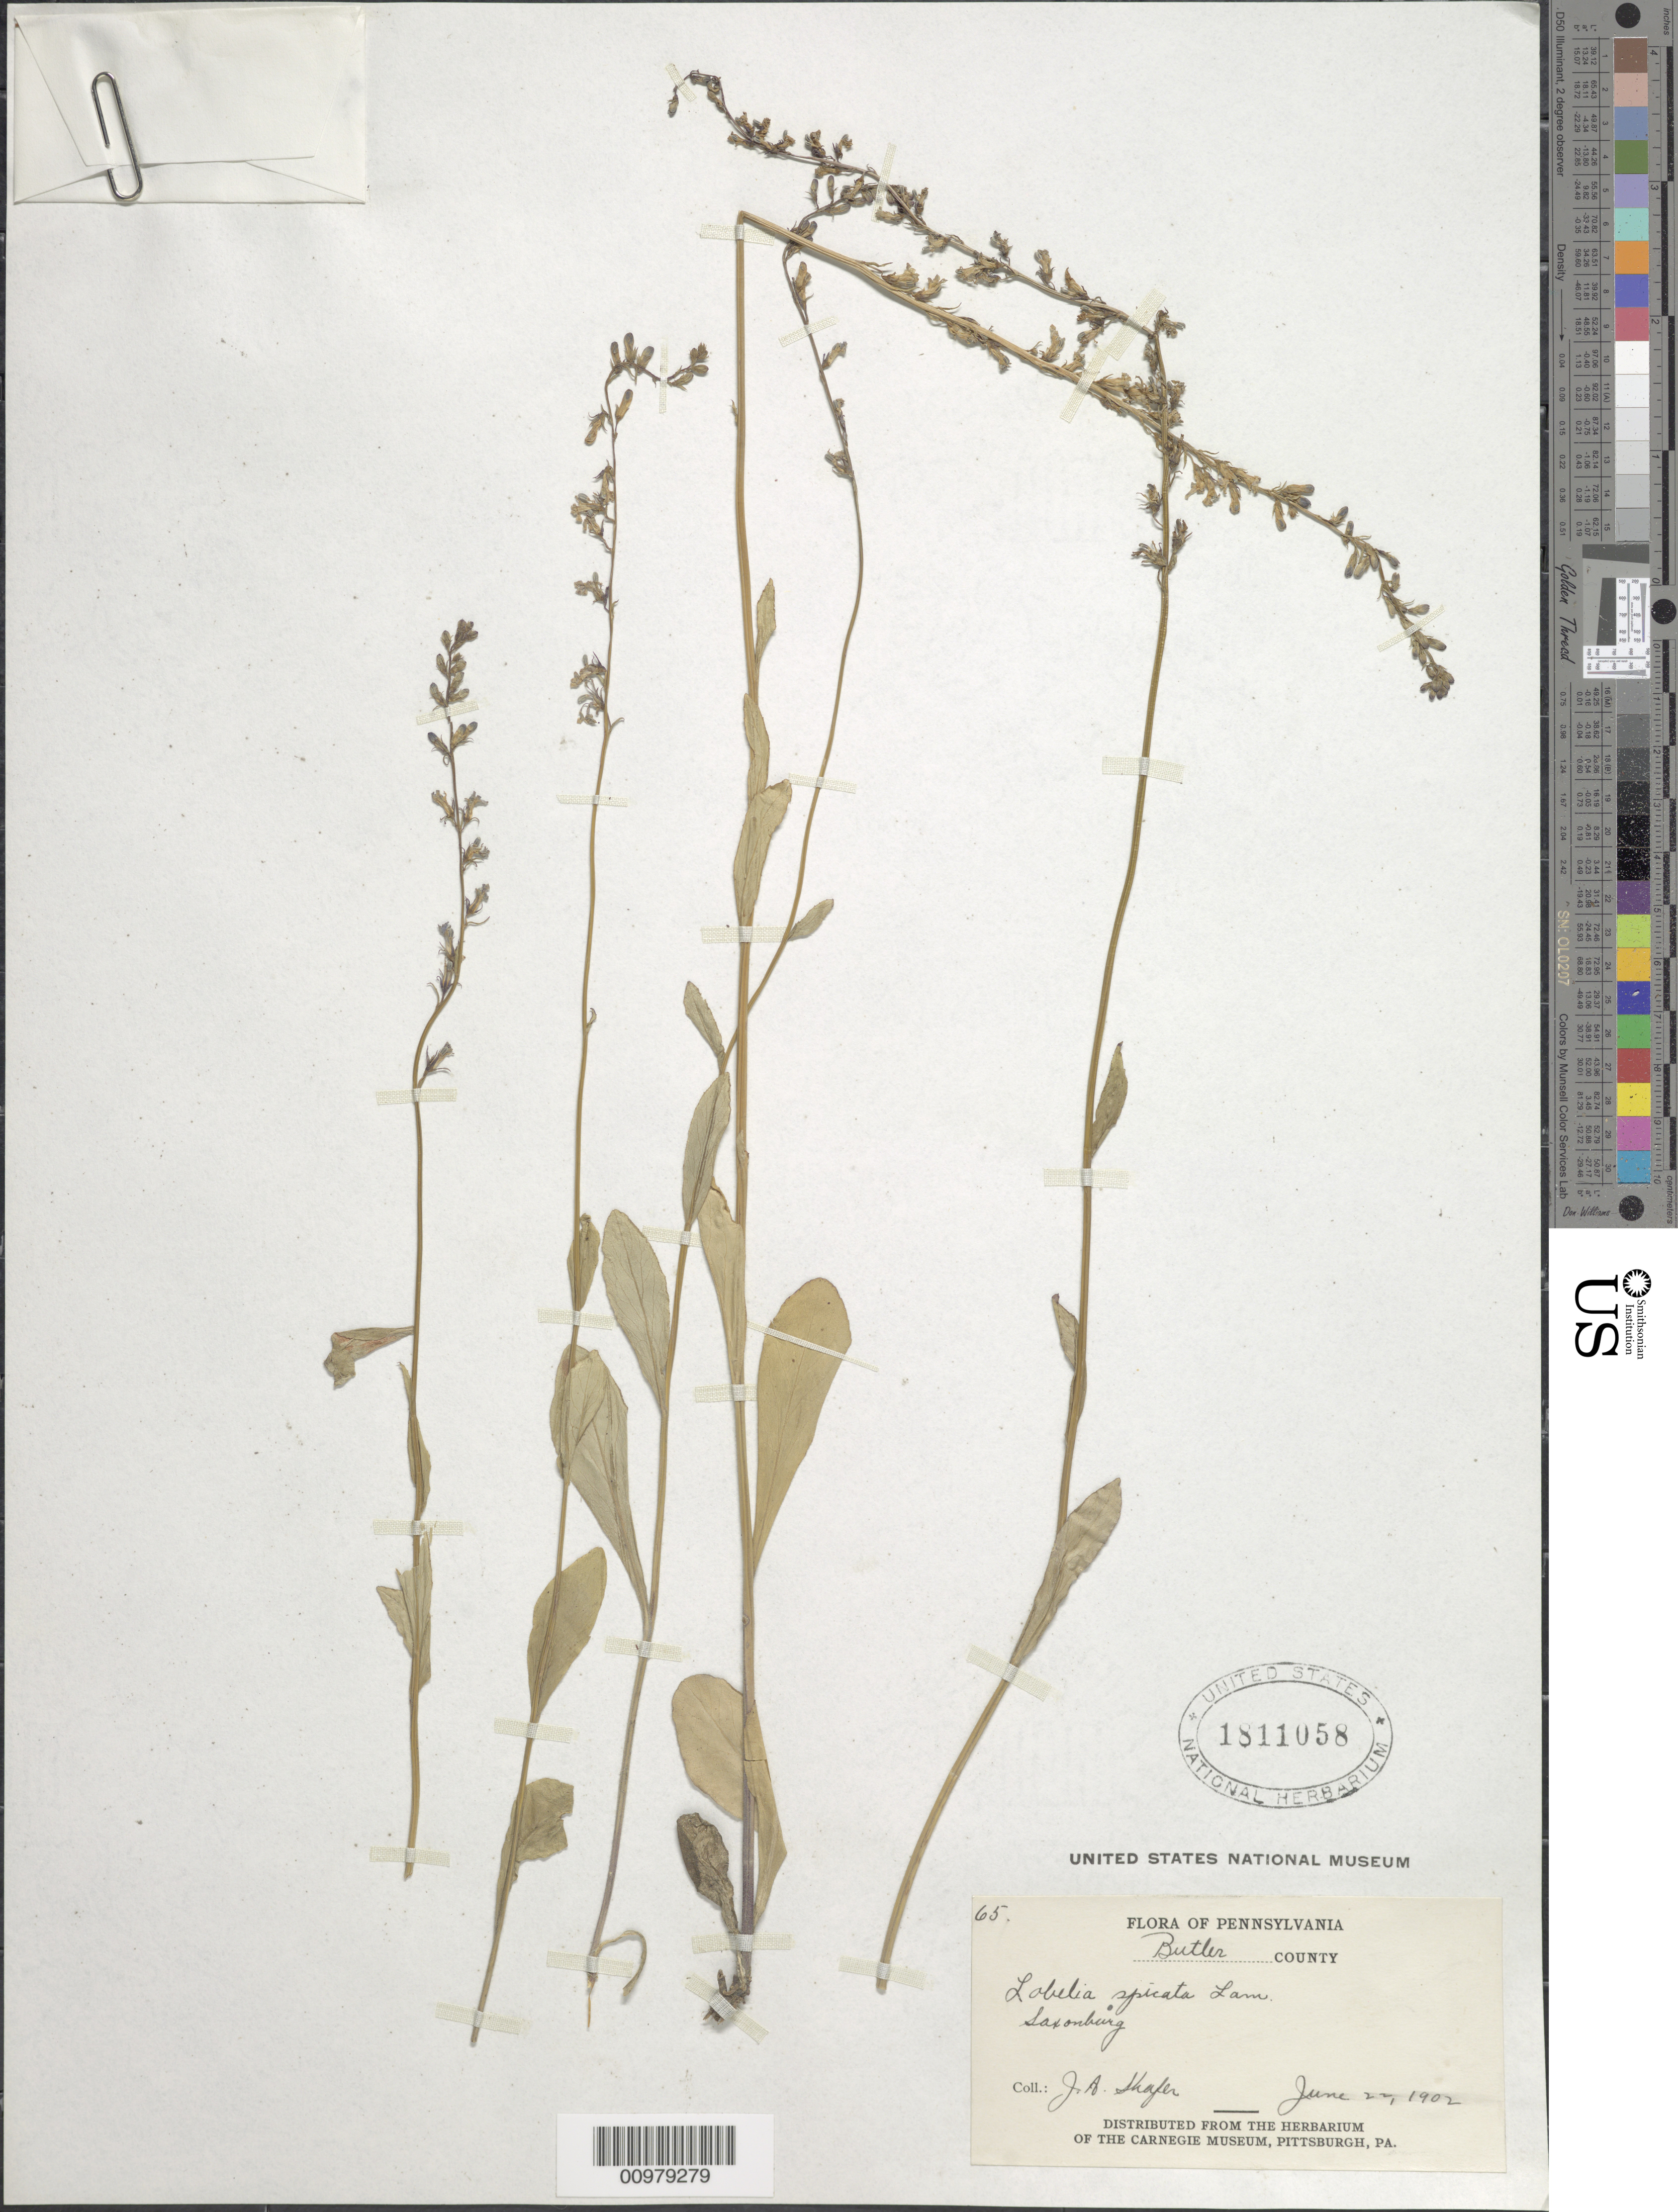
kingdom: Plantae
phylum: Tracheophyta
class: Magnoliopsida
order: Asterales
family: Campanulaceae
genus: Lobelia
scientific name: Lobelia spicata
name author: Lam.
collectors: J. A. Shafer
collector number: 65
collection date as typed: June 22, 1902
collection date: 1902-06-22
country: United States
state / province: Pennsylvania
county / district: Butler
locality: Saxonburg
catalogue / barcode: US 1811058